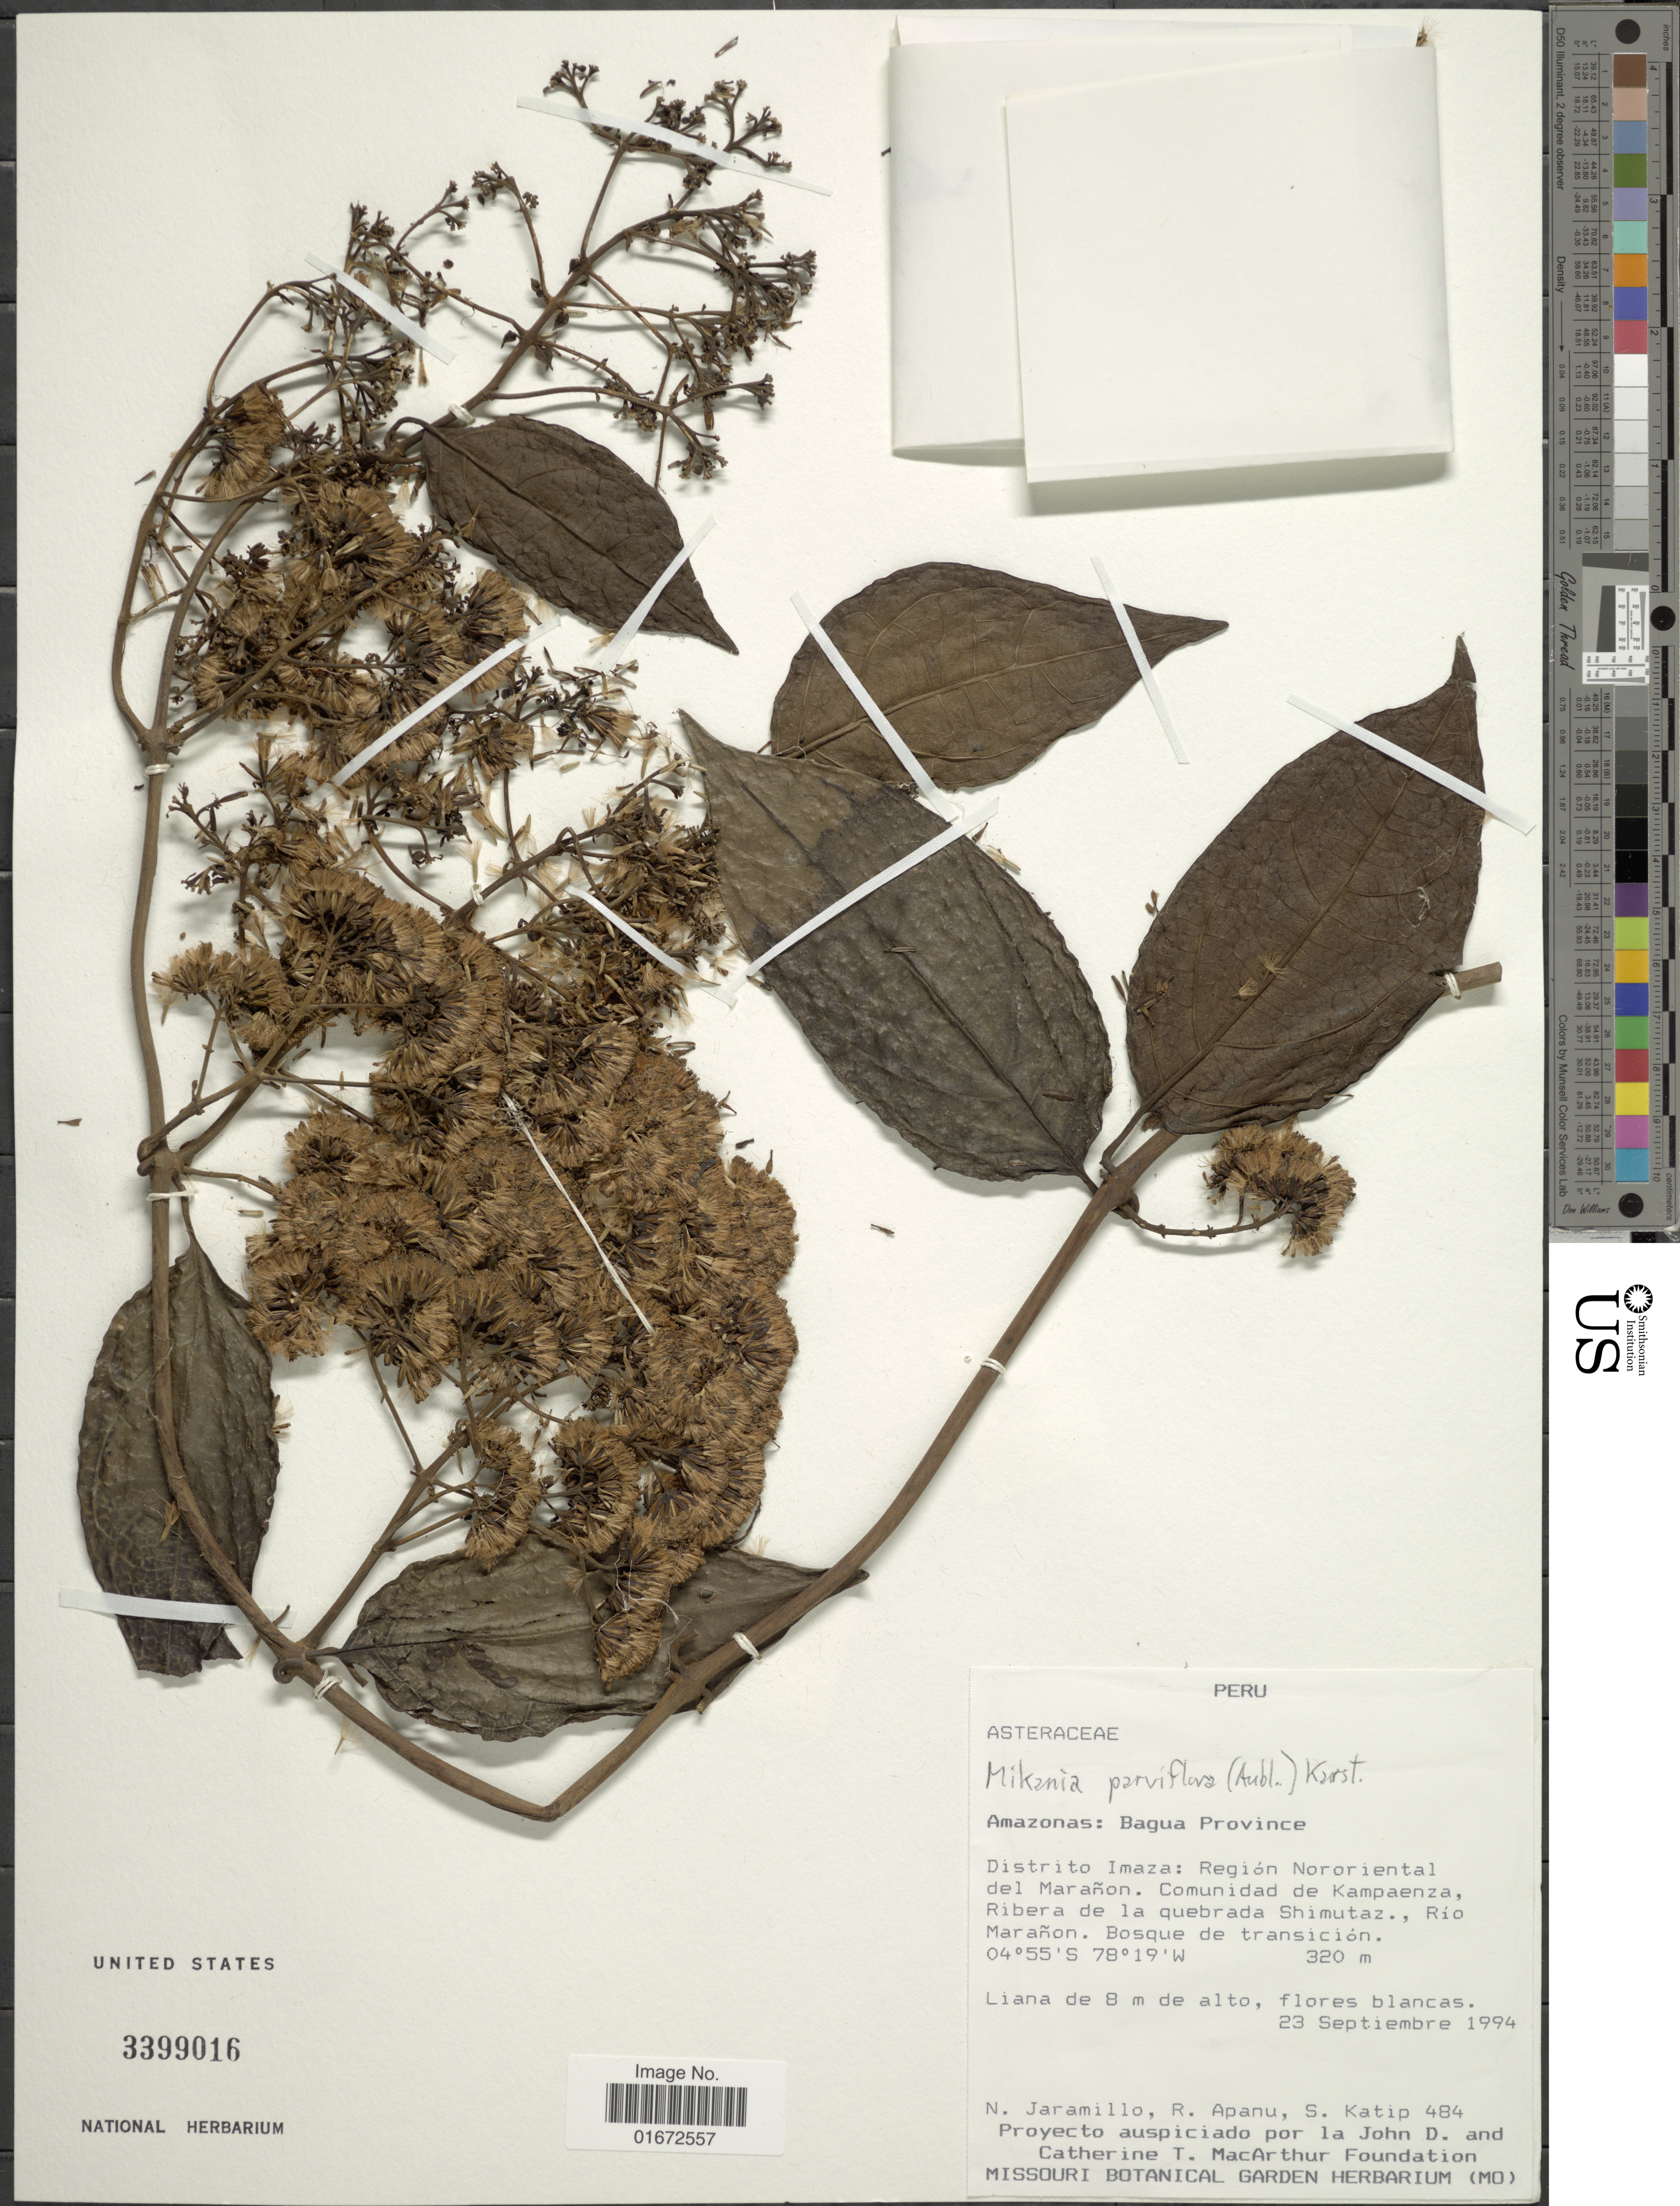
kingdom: Plantae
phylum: Tracheophyta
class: Magnoliopsida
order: Asterales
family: Asteraceae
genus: Mikania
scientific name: Mikania parviflora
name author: (Aubl.) Karst.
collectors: N. Jaramillo, R. Apanu & S. Katip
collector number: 484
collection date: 1994-09-23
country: Peru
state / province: Amazonas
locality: Amazonas: Bagua Province. Distrito Imaza: Región Nororiental del Marañón. Comunidad de Kampaenza, Ribera de la quebrada Shimutaz., Rio Marañón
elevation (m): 320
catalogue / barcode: US 3399016